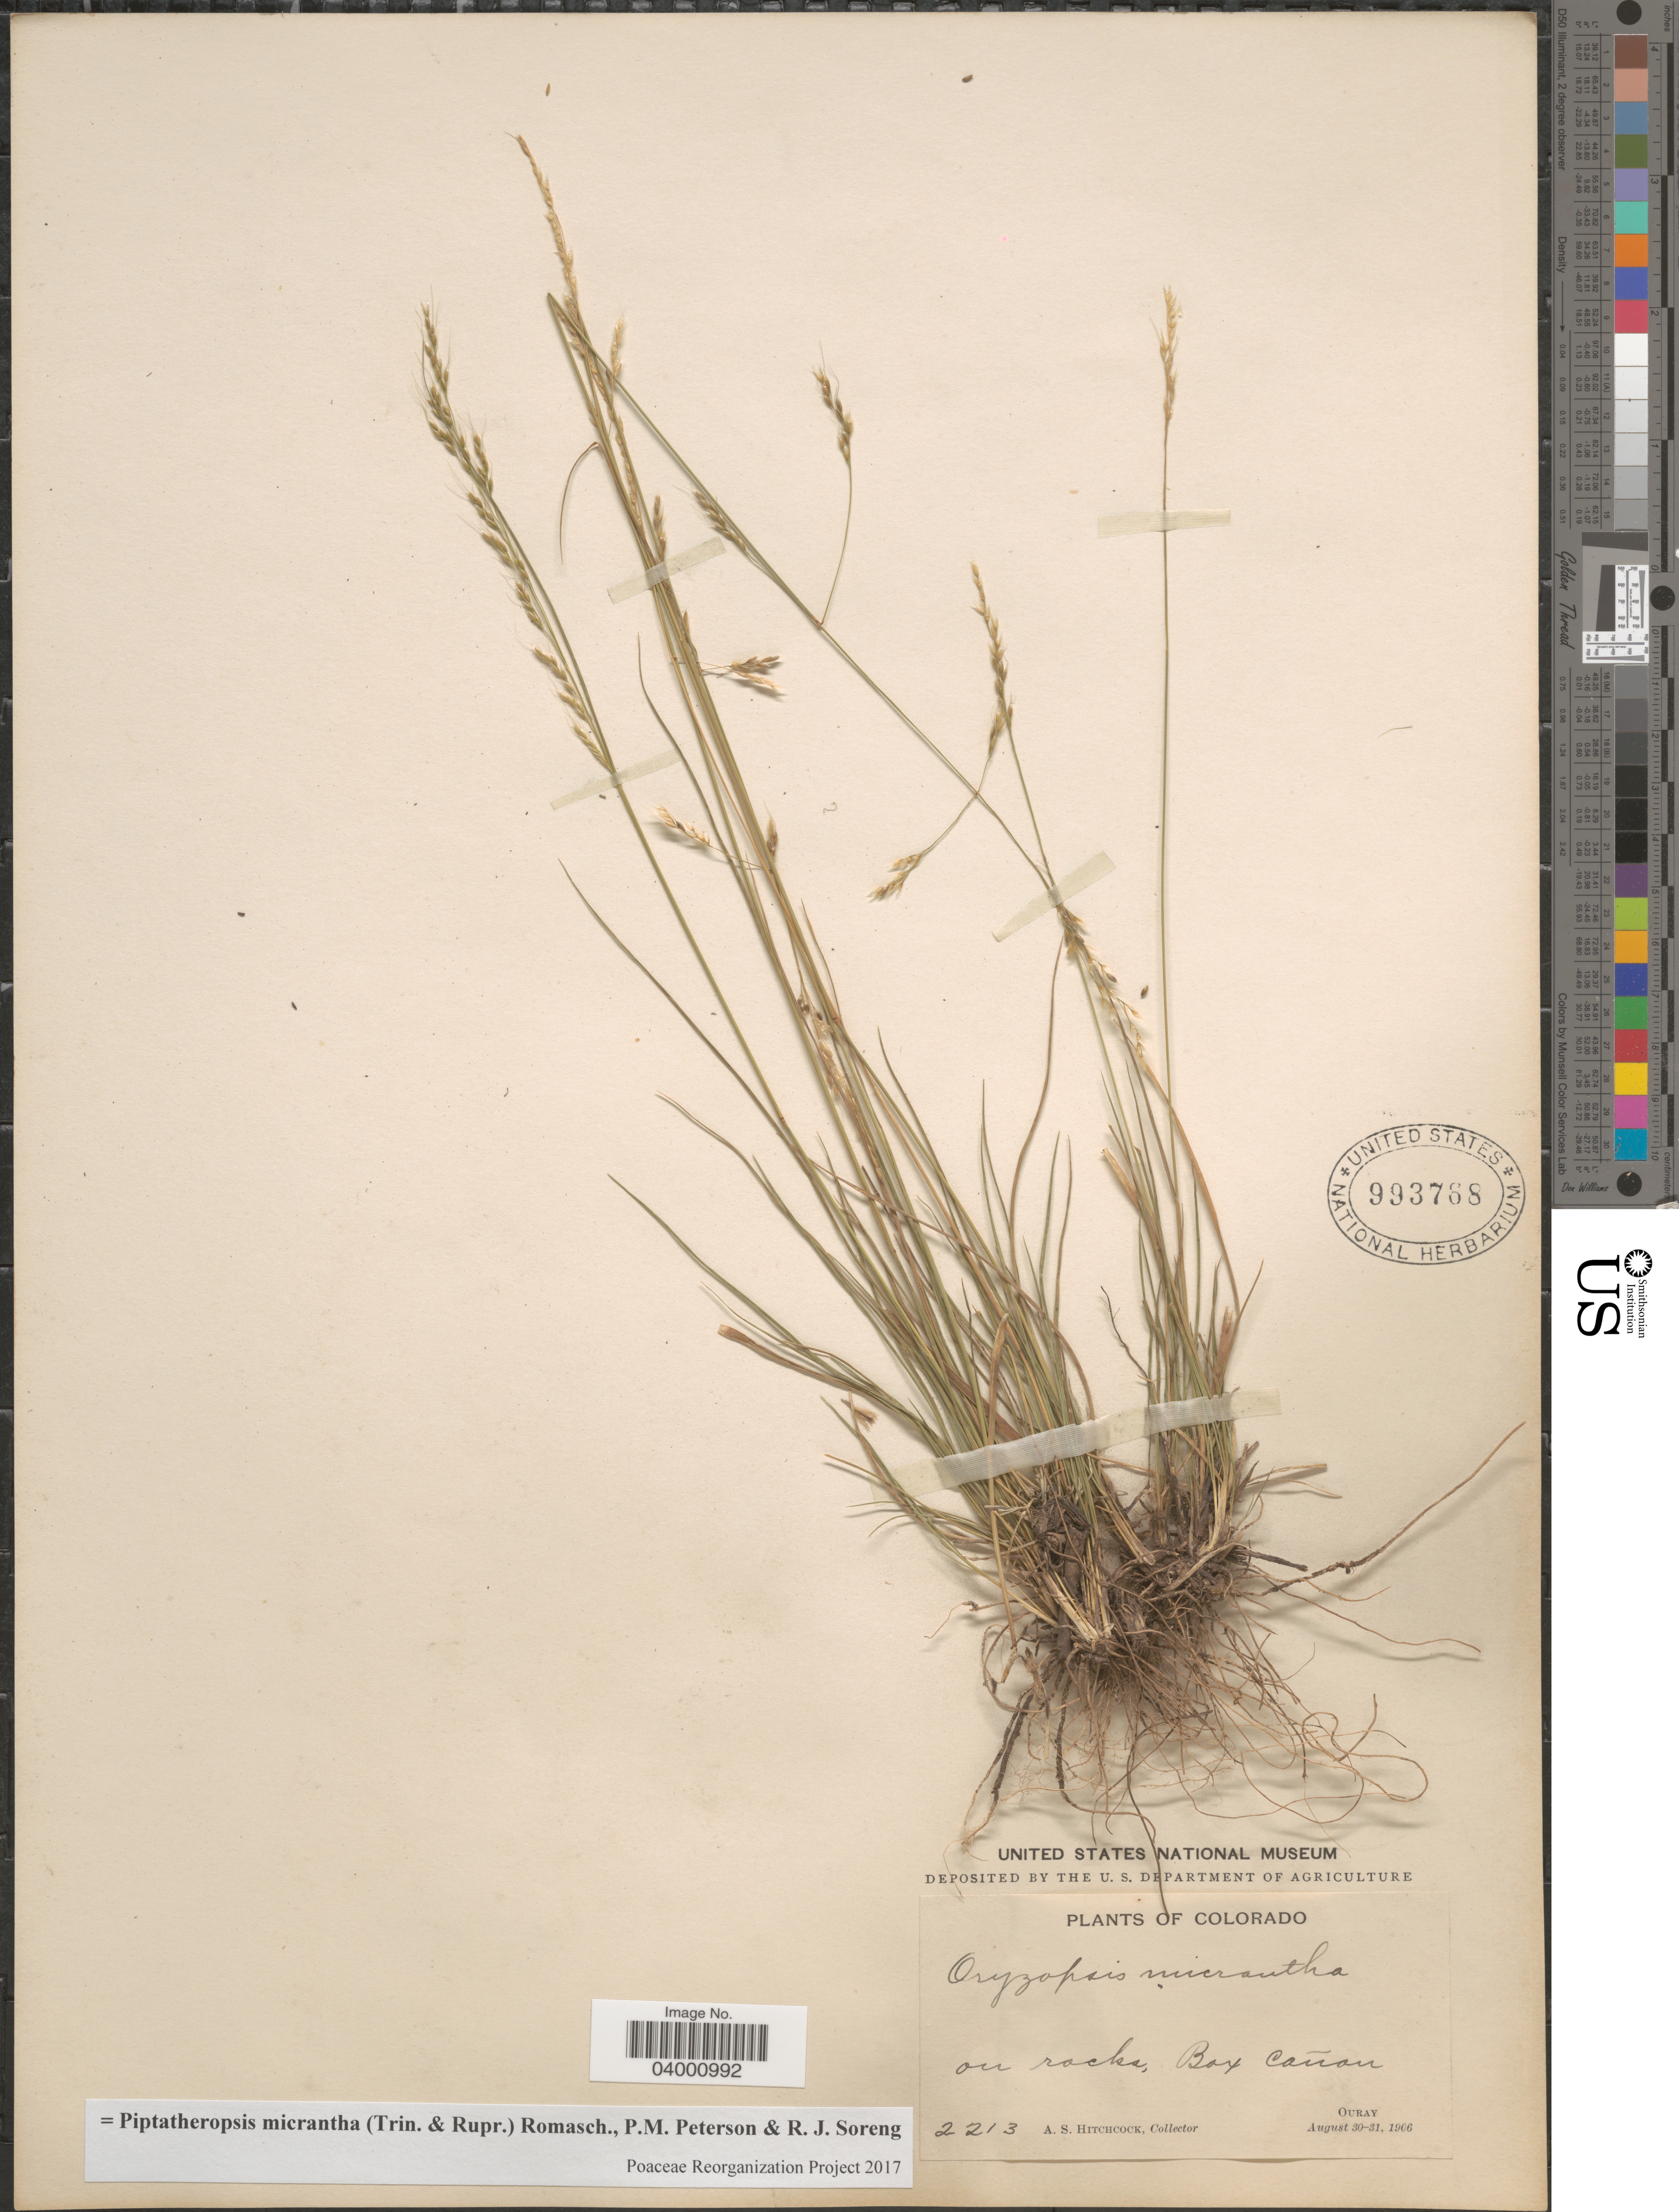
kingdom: Plantae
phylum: Tracheophyta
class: Liliopsida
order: Poales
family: Poaceae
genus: Piptatheropsis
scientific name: Piptatheropsis micrantha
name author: (Trin. & Rupr.) Romasch.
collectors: A. S. Hitchcock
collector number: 2213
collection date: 1906-08-30/1906-08-31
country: United States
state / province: Colorado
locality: On rocks, Box Cañon. Ouray.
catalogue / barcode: US 993788